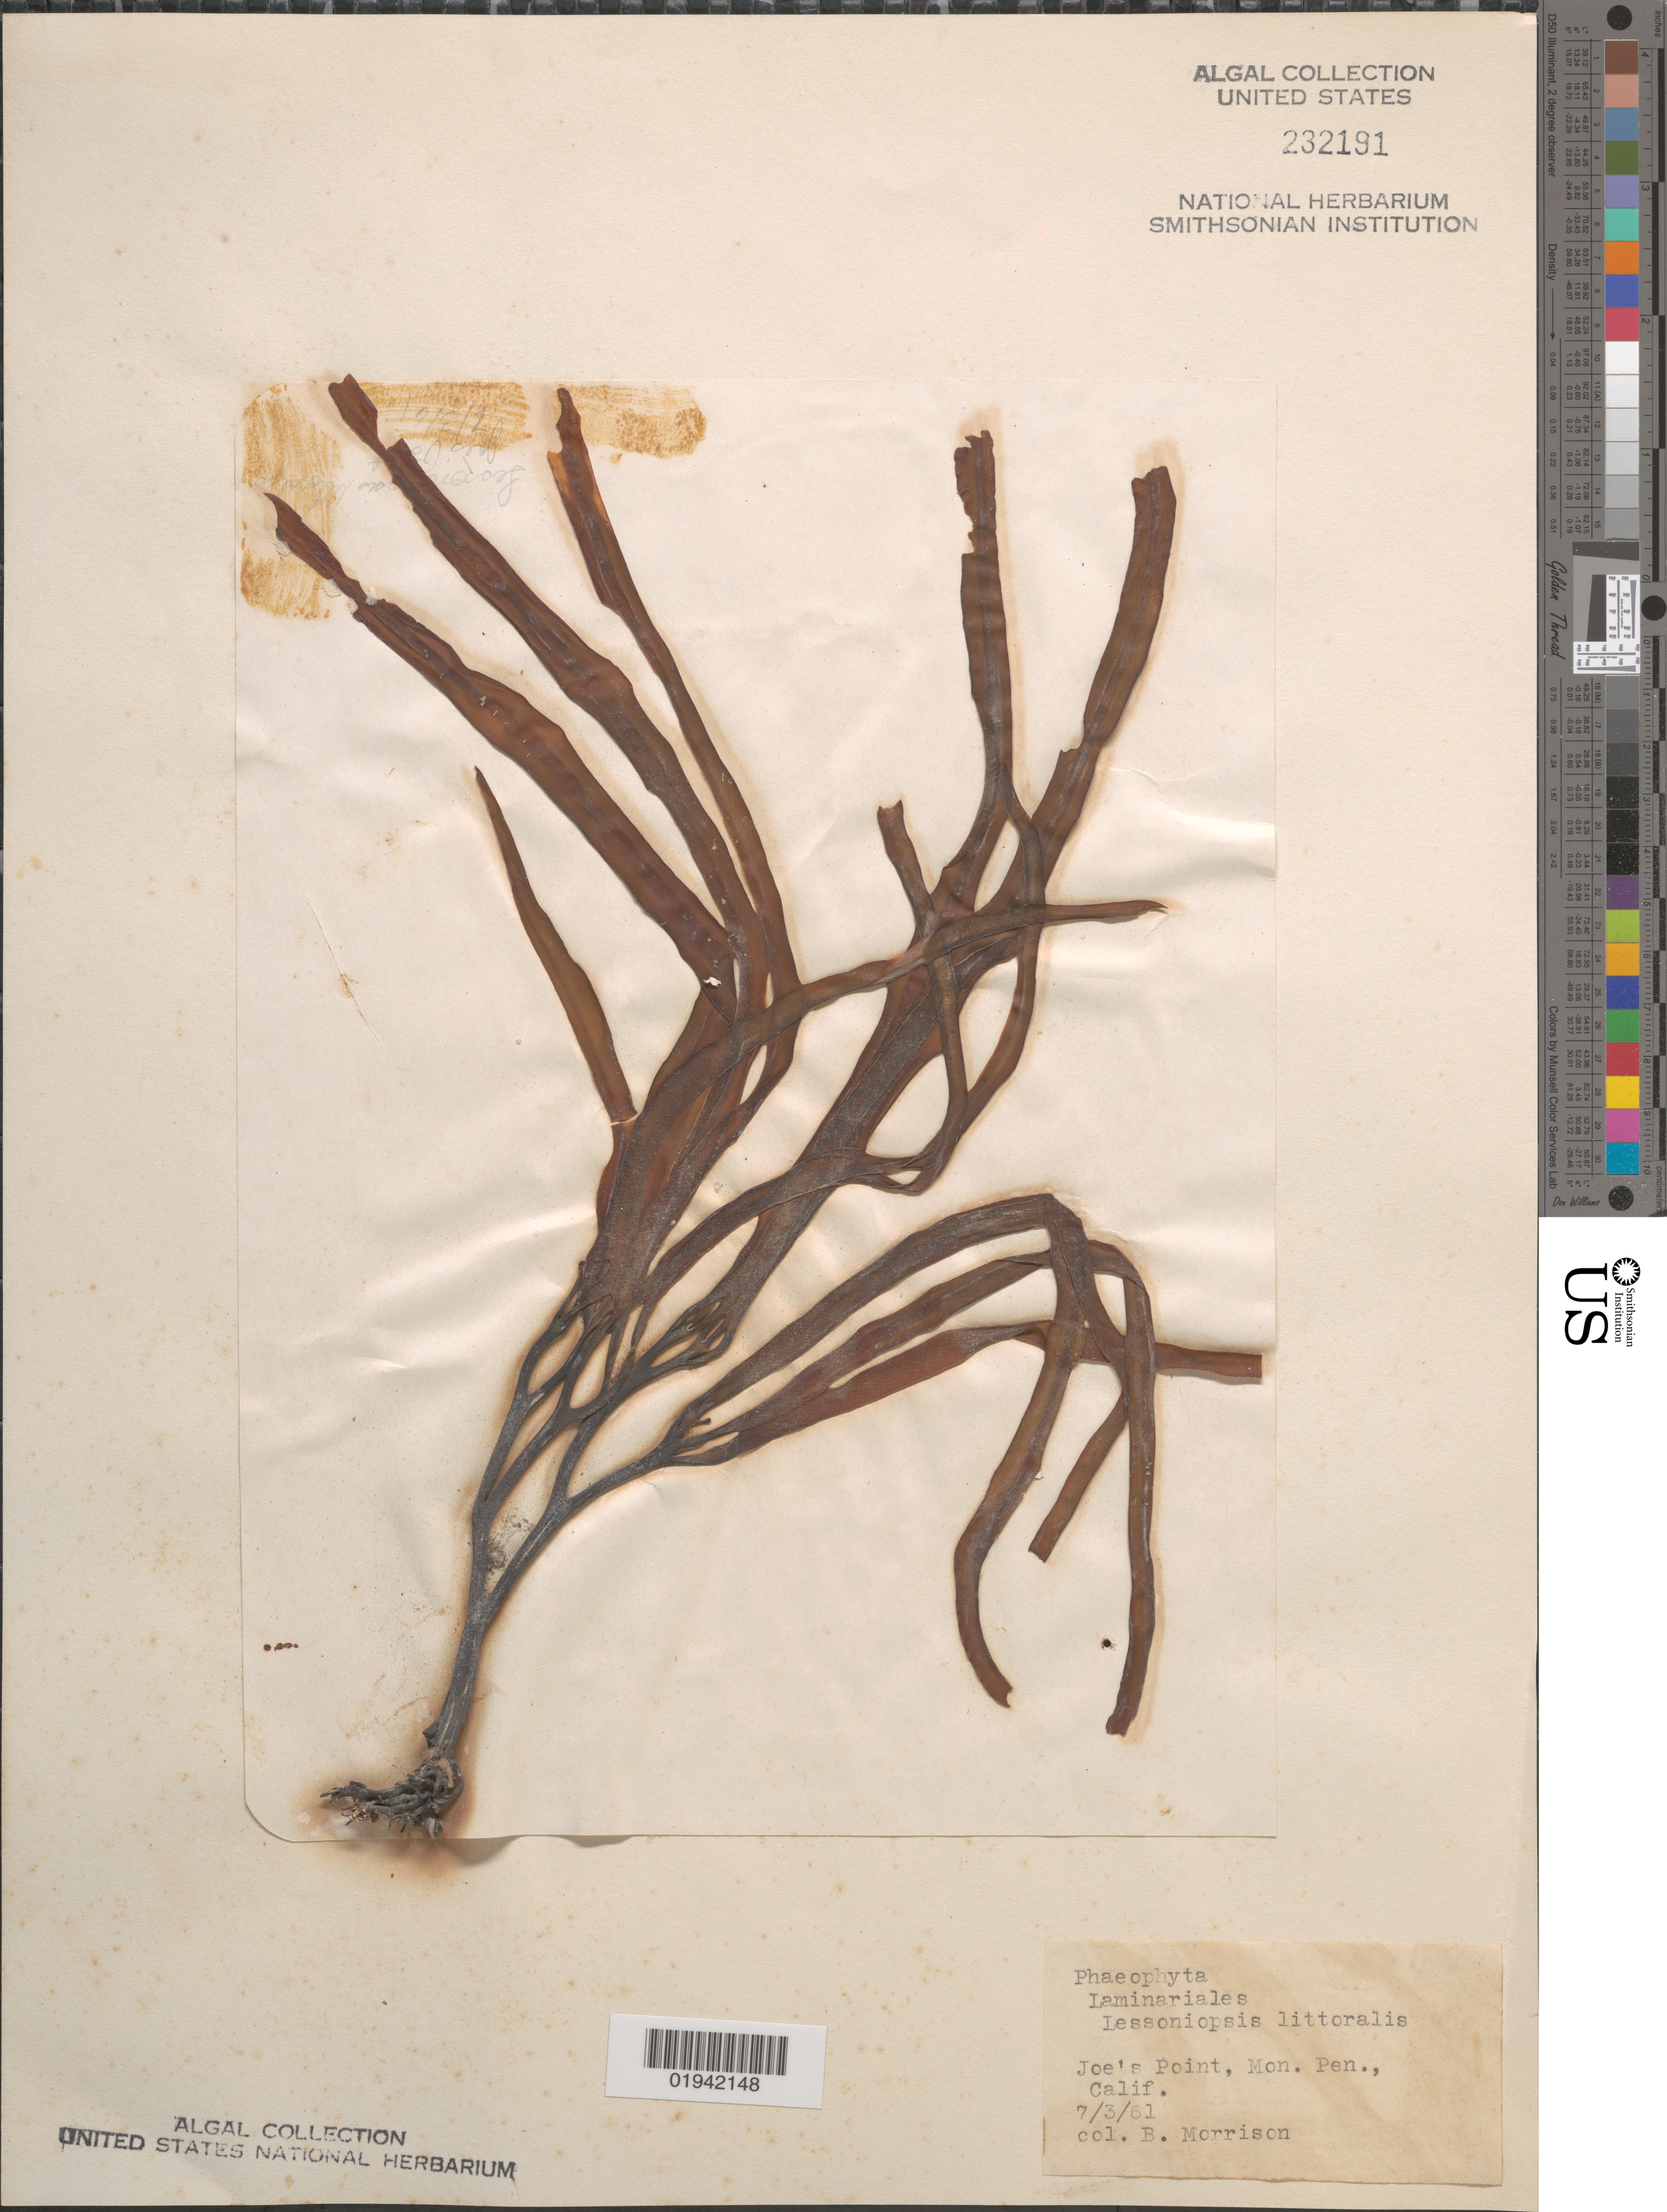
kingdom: Chromista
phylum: Ochrophyta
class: Phaeophyceae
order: Laminariales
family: Alariaceae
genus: Lessoniopsis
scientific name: Lessoniopsis littoralis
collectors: B. Morrison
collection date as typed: Transcribed d/m/y: 3/7/61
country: United States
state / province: California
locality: Joe's Point, Mon. Pen.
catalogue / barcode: US 232191